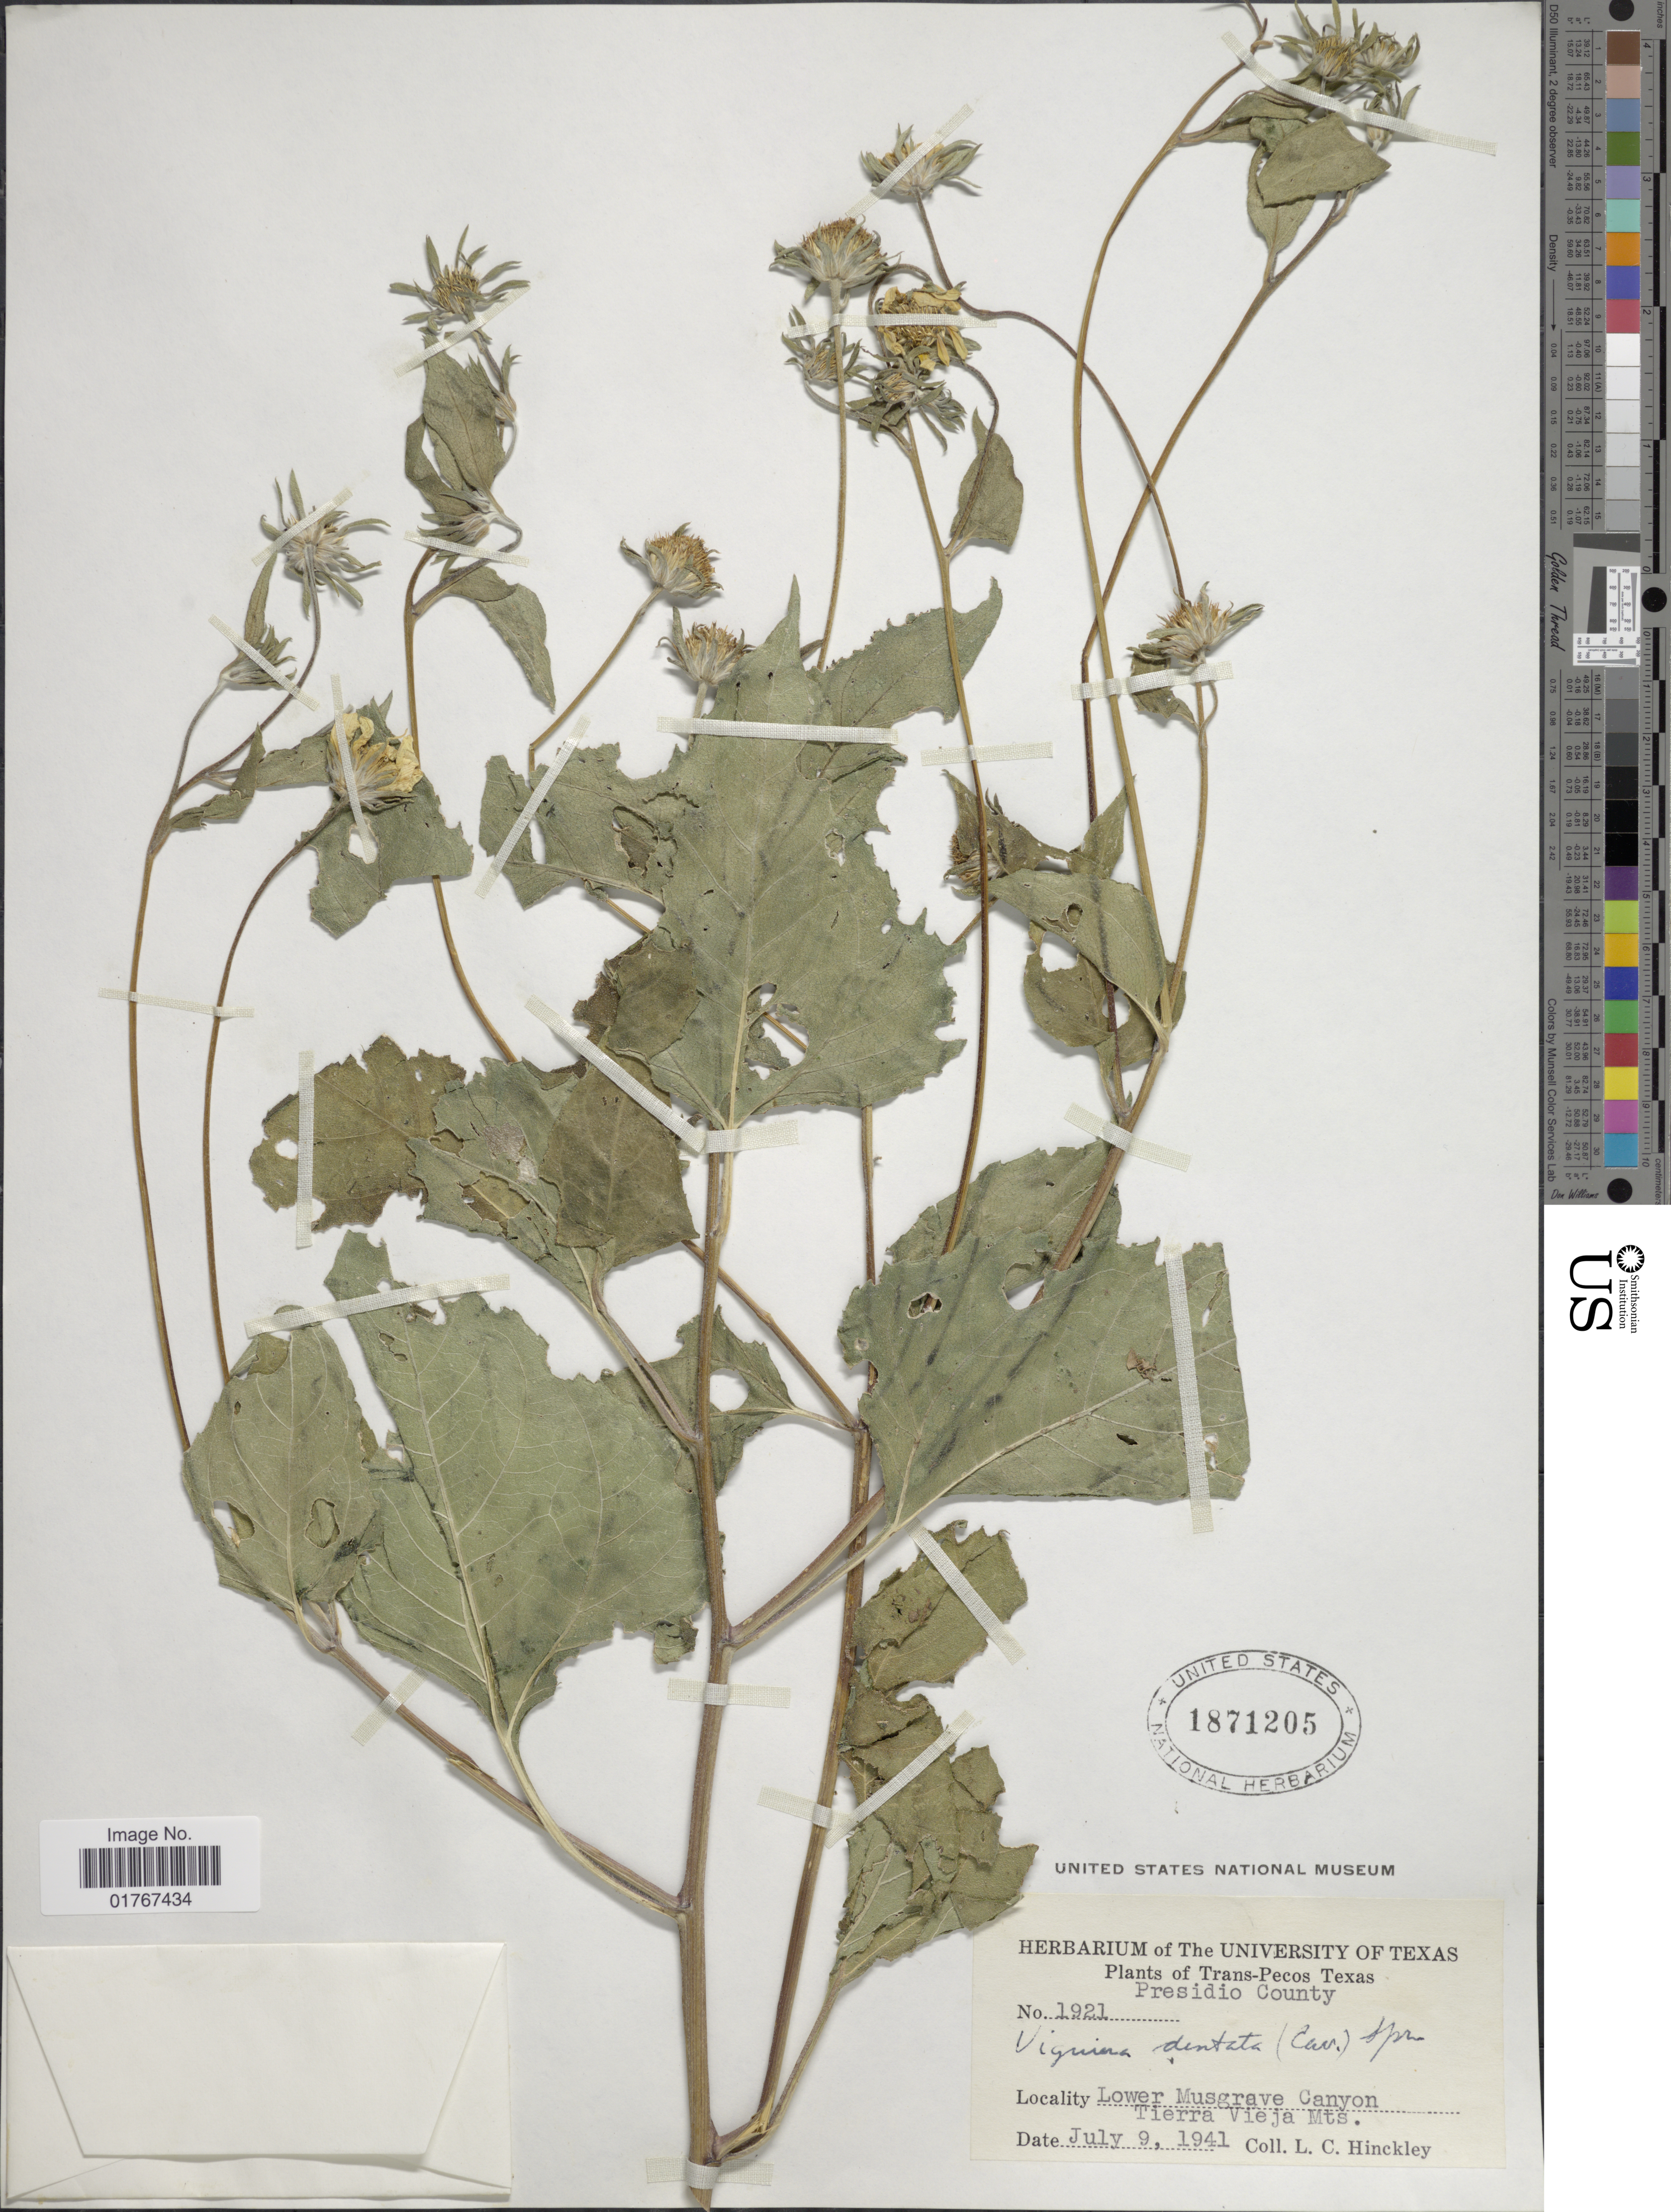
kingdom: Plantae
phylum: Tracheophyta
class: Magnoliopsida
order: Asterales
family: Asteraceae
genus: Viguiera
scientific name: Viguiera dentata var. brevipes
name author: (DC.) S.F. Blake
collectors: L. Hinckley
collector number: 1921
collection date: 1941-07-09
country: United States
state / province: Texas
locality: Trans-Pecos Texas, Presidio County, Lower Musgrave Canyon Tierra Vieja Mts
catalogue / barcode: US 1871205